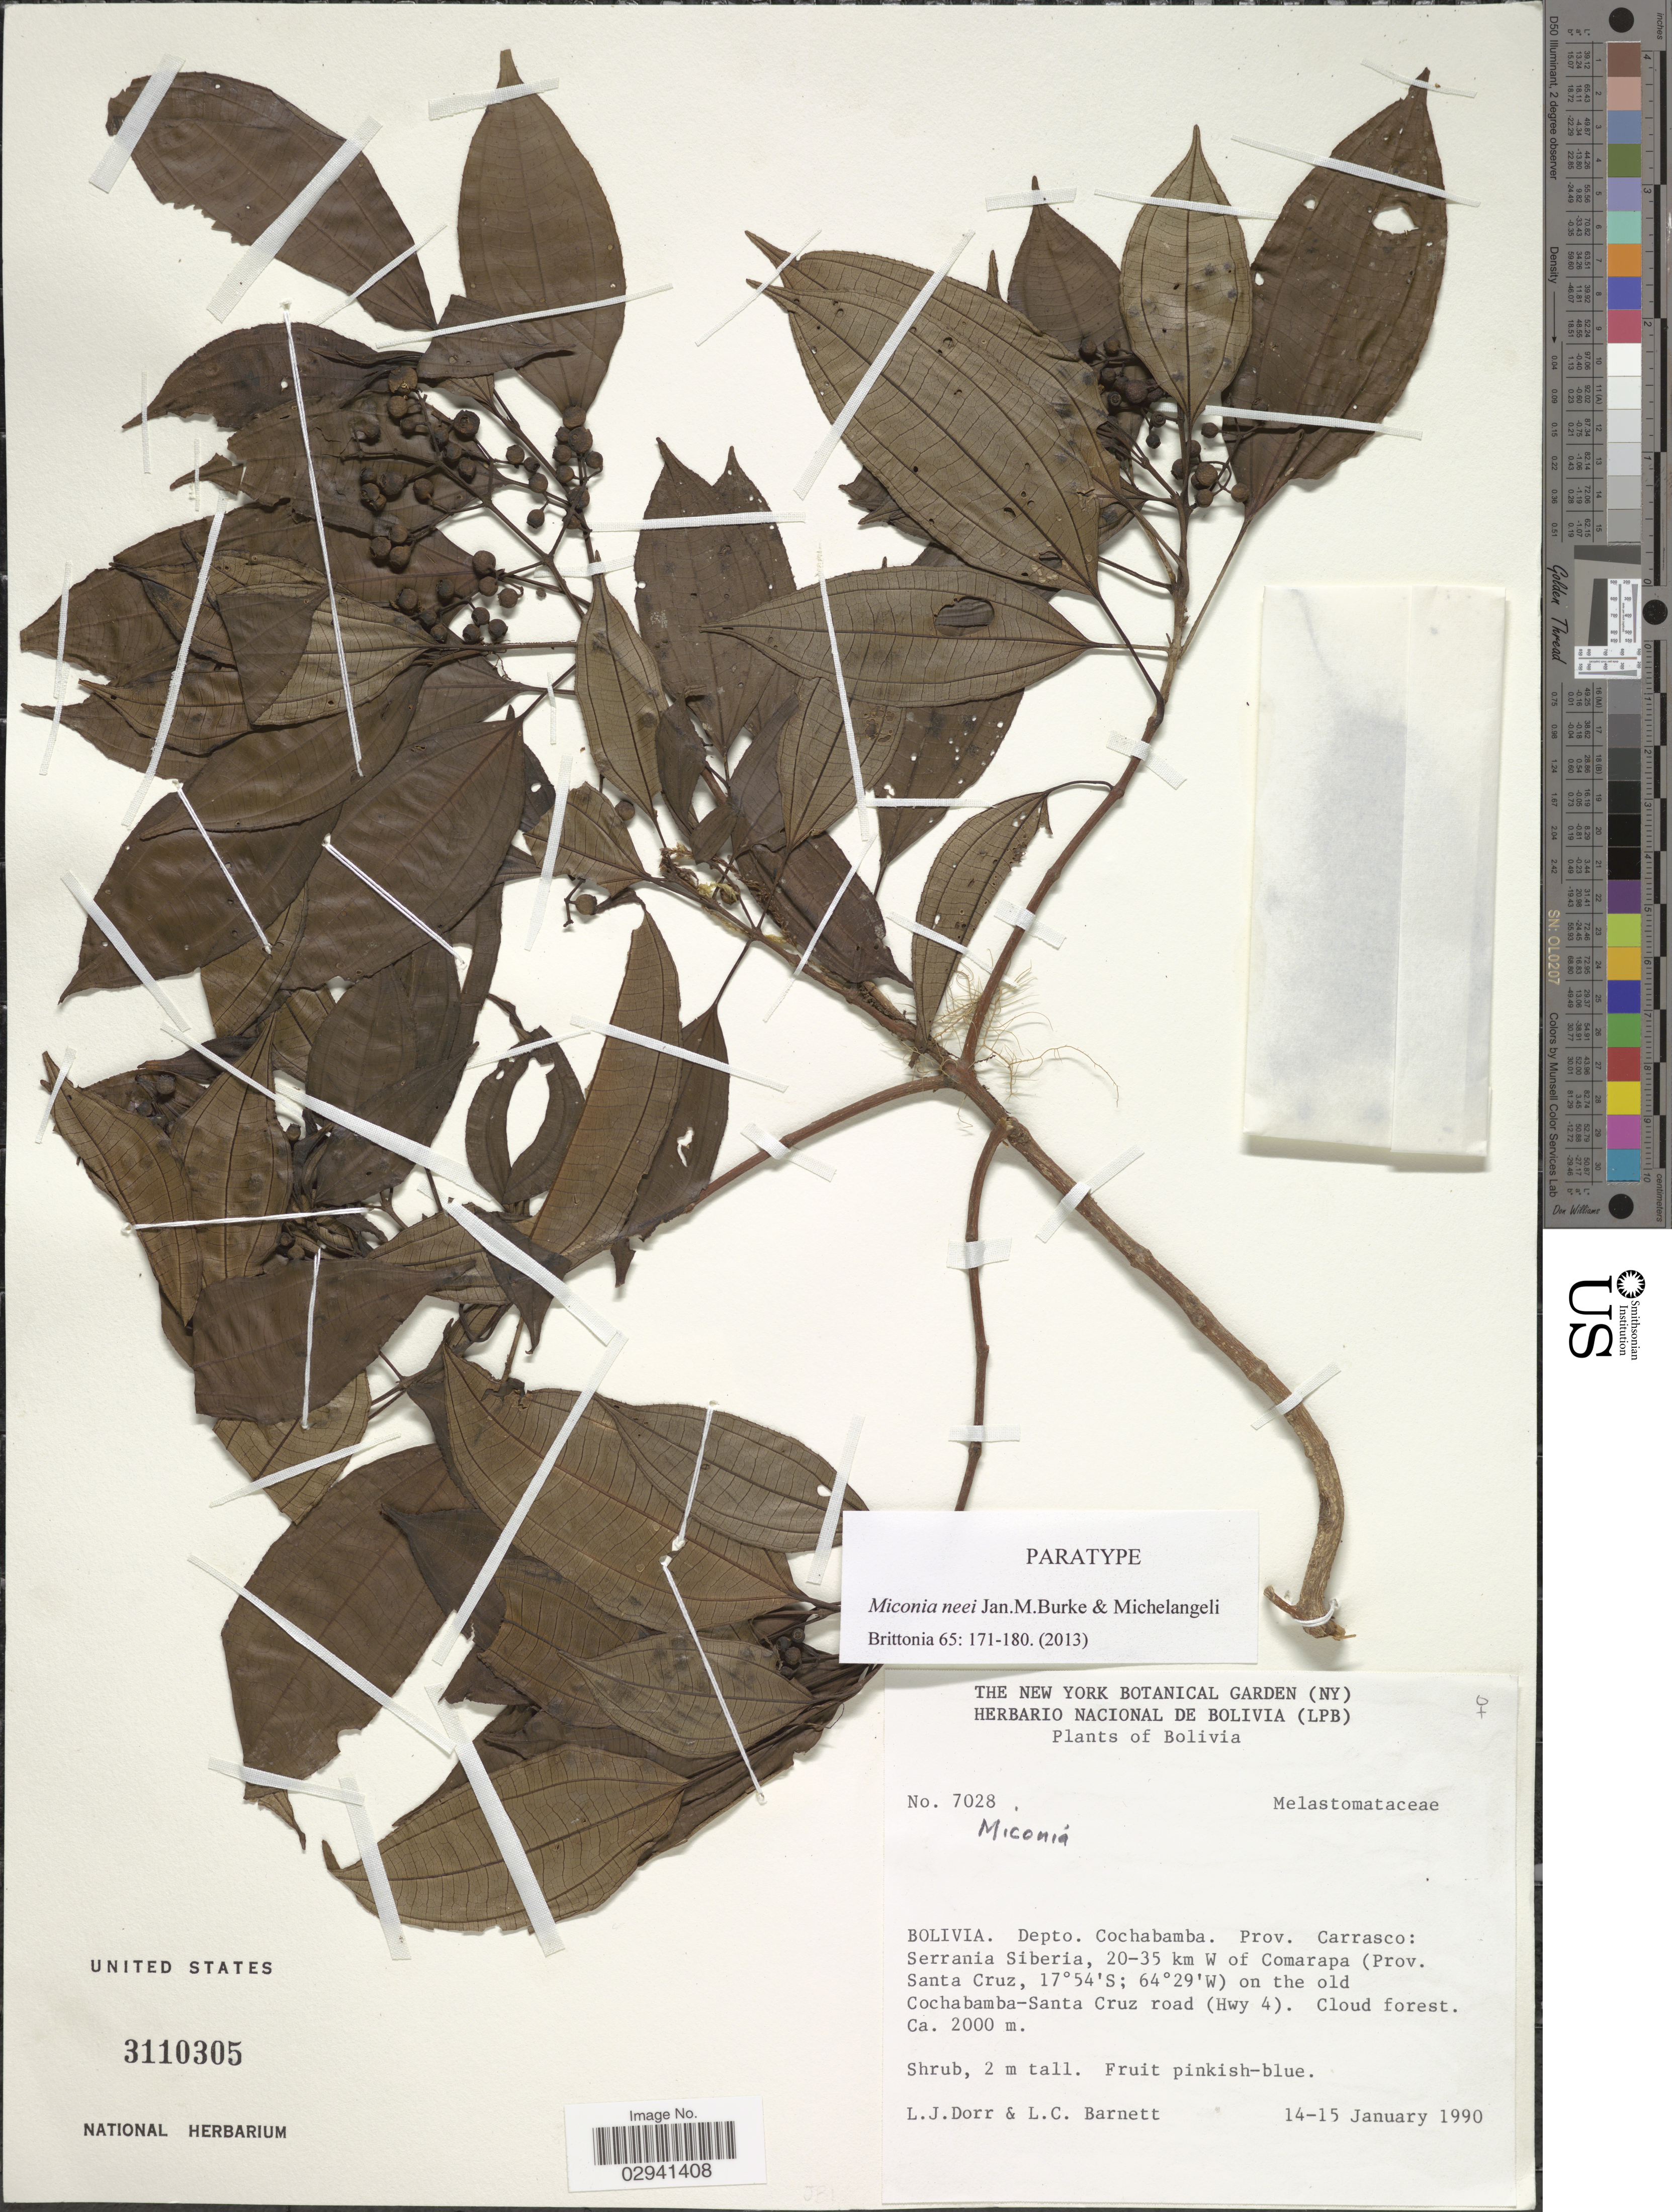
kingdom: Plantae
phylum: Tracheophyta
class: Magnoliopsida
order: Myrtales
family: Melastomataceae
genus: Miconia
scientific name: Miconia neei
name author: Jan.M. Burke & Michelang.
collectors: L. J. Dorr & L. C. Barnett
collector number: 7028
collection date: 1990-01-14/1990-01-15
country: Bolivia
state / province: Cochabamba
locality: Depto. Cochabamba, Prov. Carrasco, Serrania Siberia, 20-35 km W of Comarapa (Prov. Santa Cruz), on the old Cochabamba-Santa Cruz road (Hwy 4).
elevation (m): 2000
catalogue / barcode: US 3110305